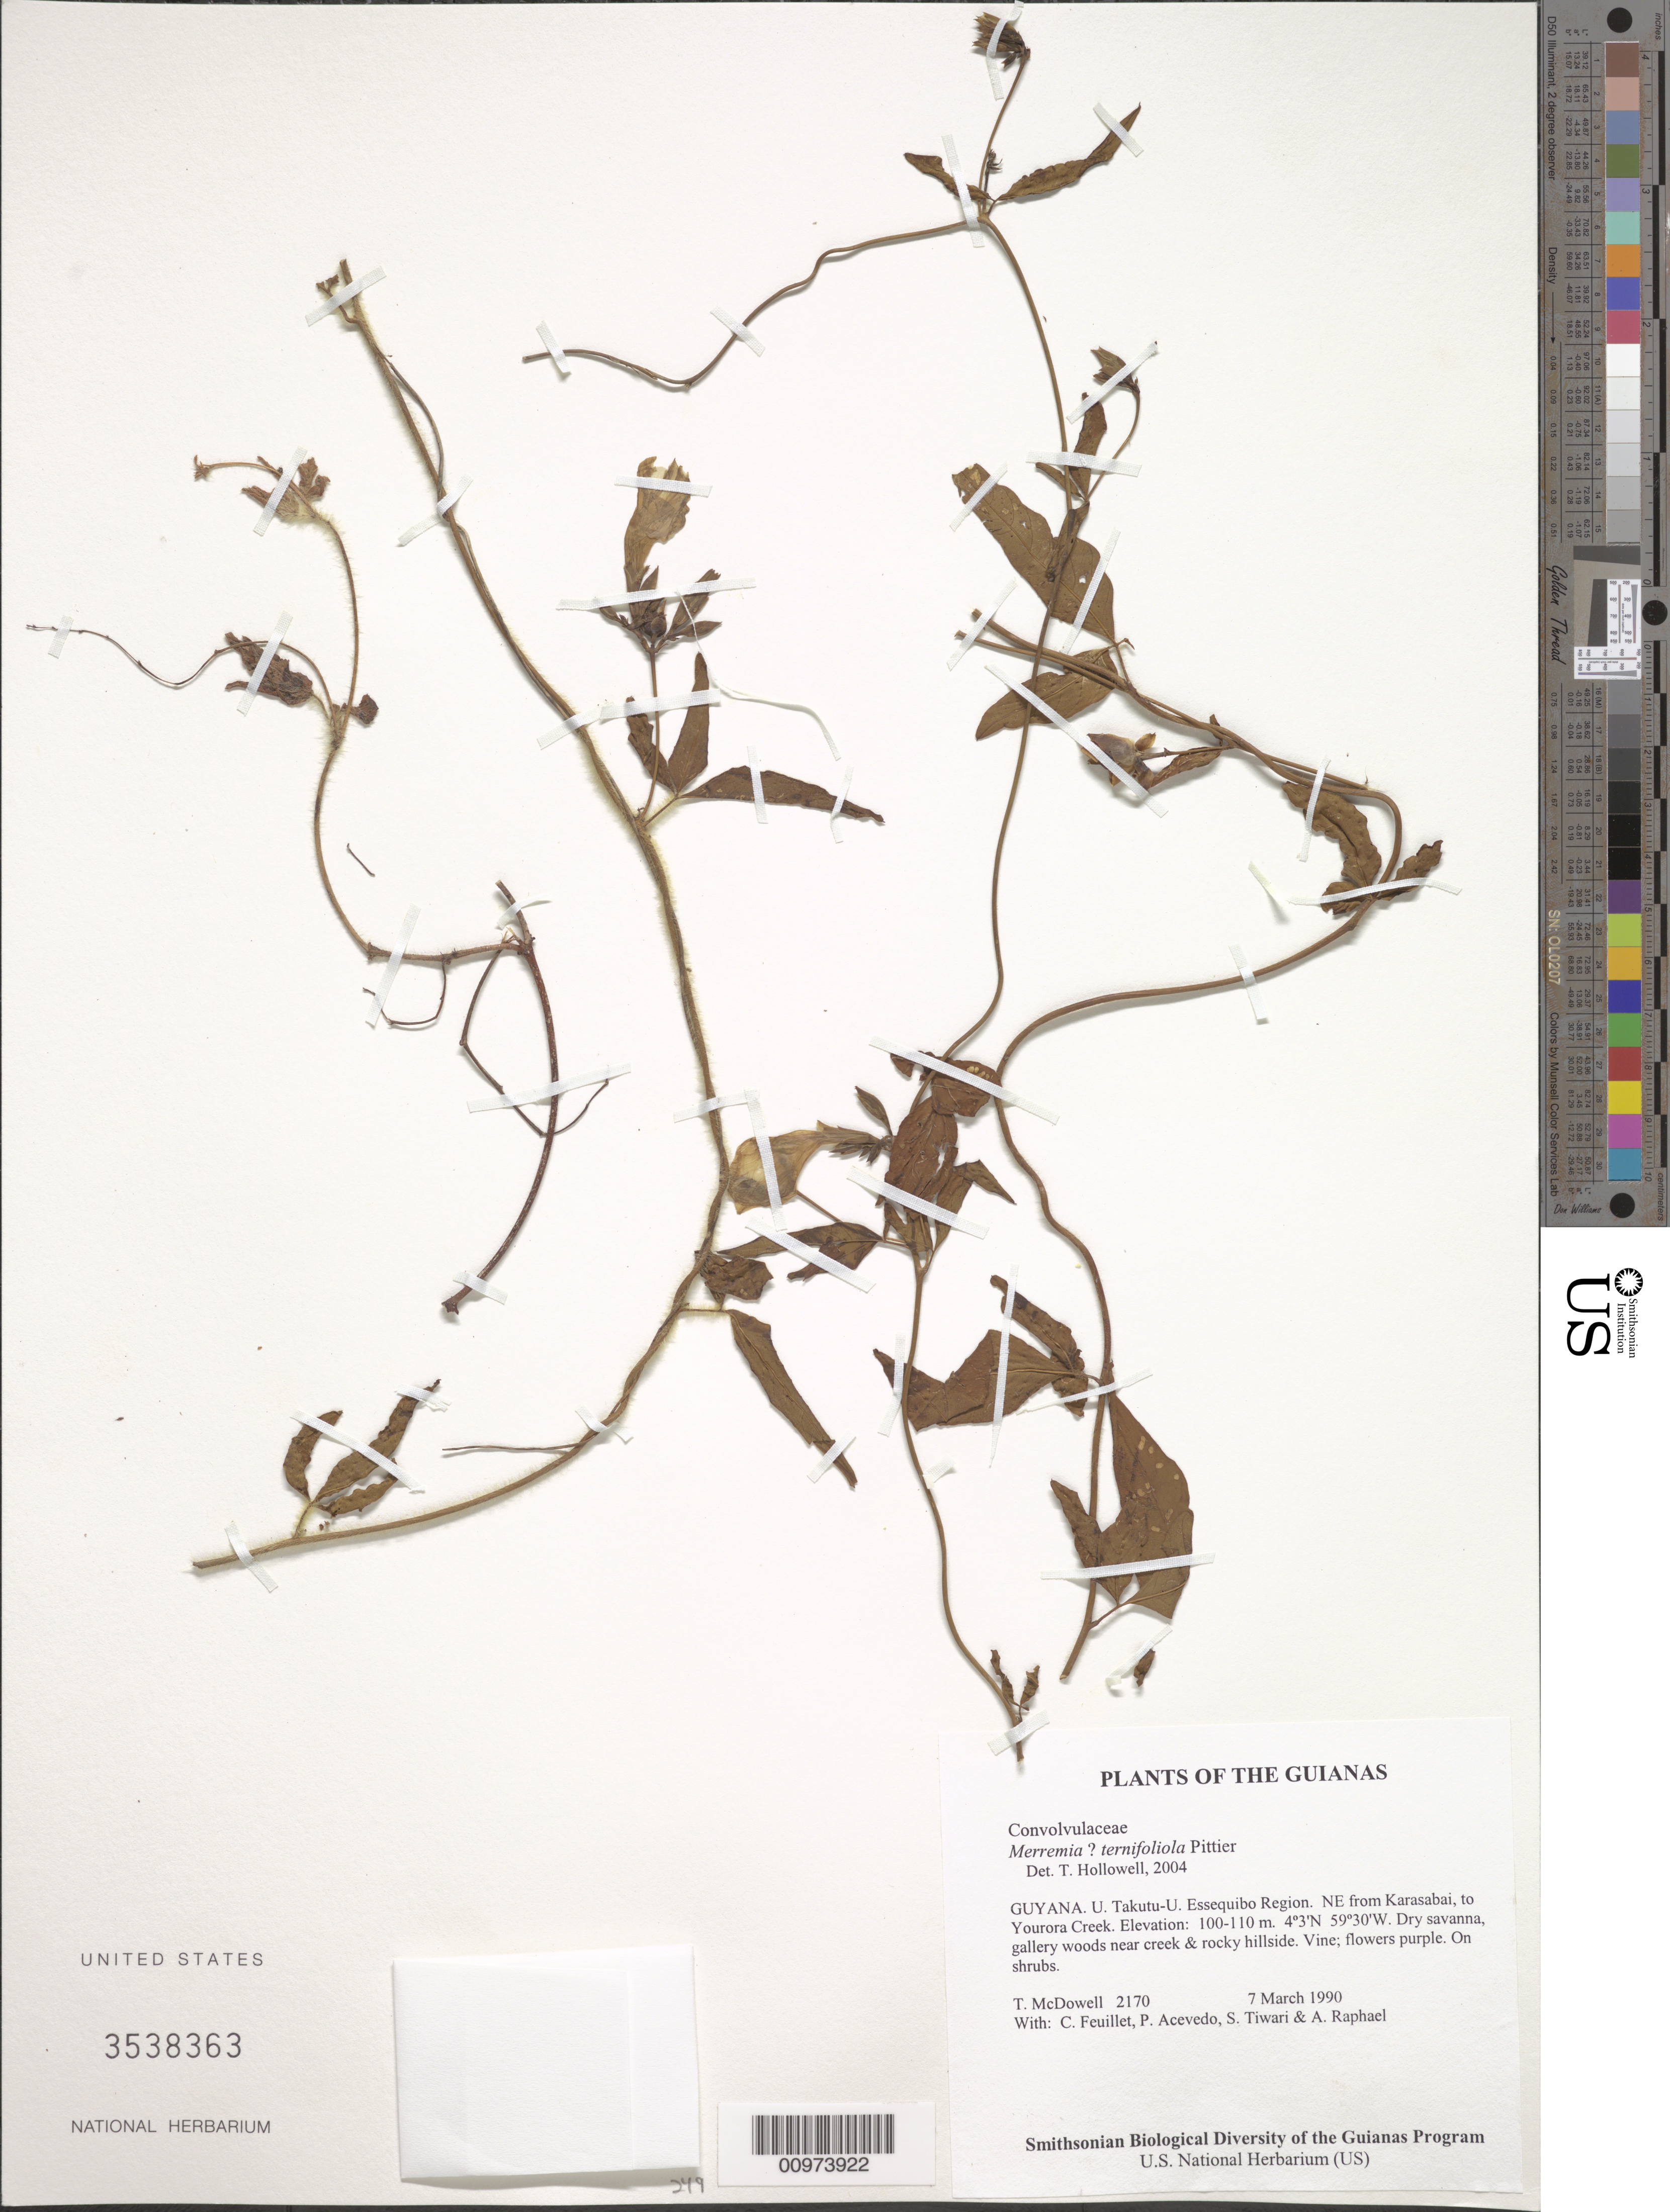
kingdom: Plantae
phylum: Tracheophyta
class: Magnoliopsida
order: Solanales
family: Convolvulaceae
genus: Distimake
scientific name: Distimake ternifoliolus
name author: (Pittier) A. R. Simões & Staples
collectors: T. McDowell, C. Feuillet, P. Acevedo-Rodr., S. Tiwari & A. Raphael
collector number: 2170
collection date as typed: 7 March 1990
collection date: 1990-03-07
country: Guyana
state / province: U. Takutu-U. Essequibo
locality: NE from Karasabai, to Yourora Creek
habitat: Dry savanna, gallery woods near creek & rocky hillside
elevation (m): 100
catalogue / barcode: US 3538363